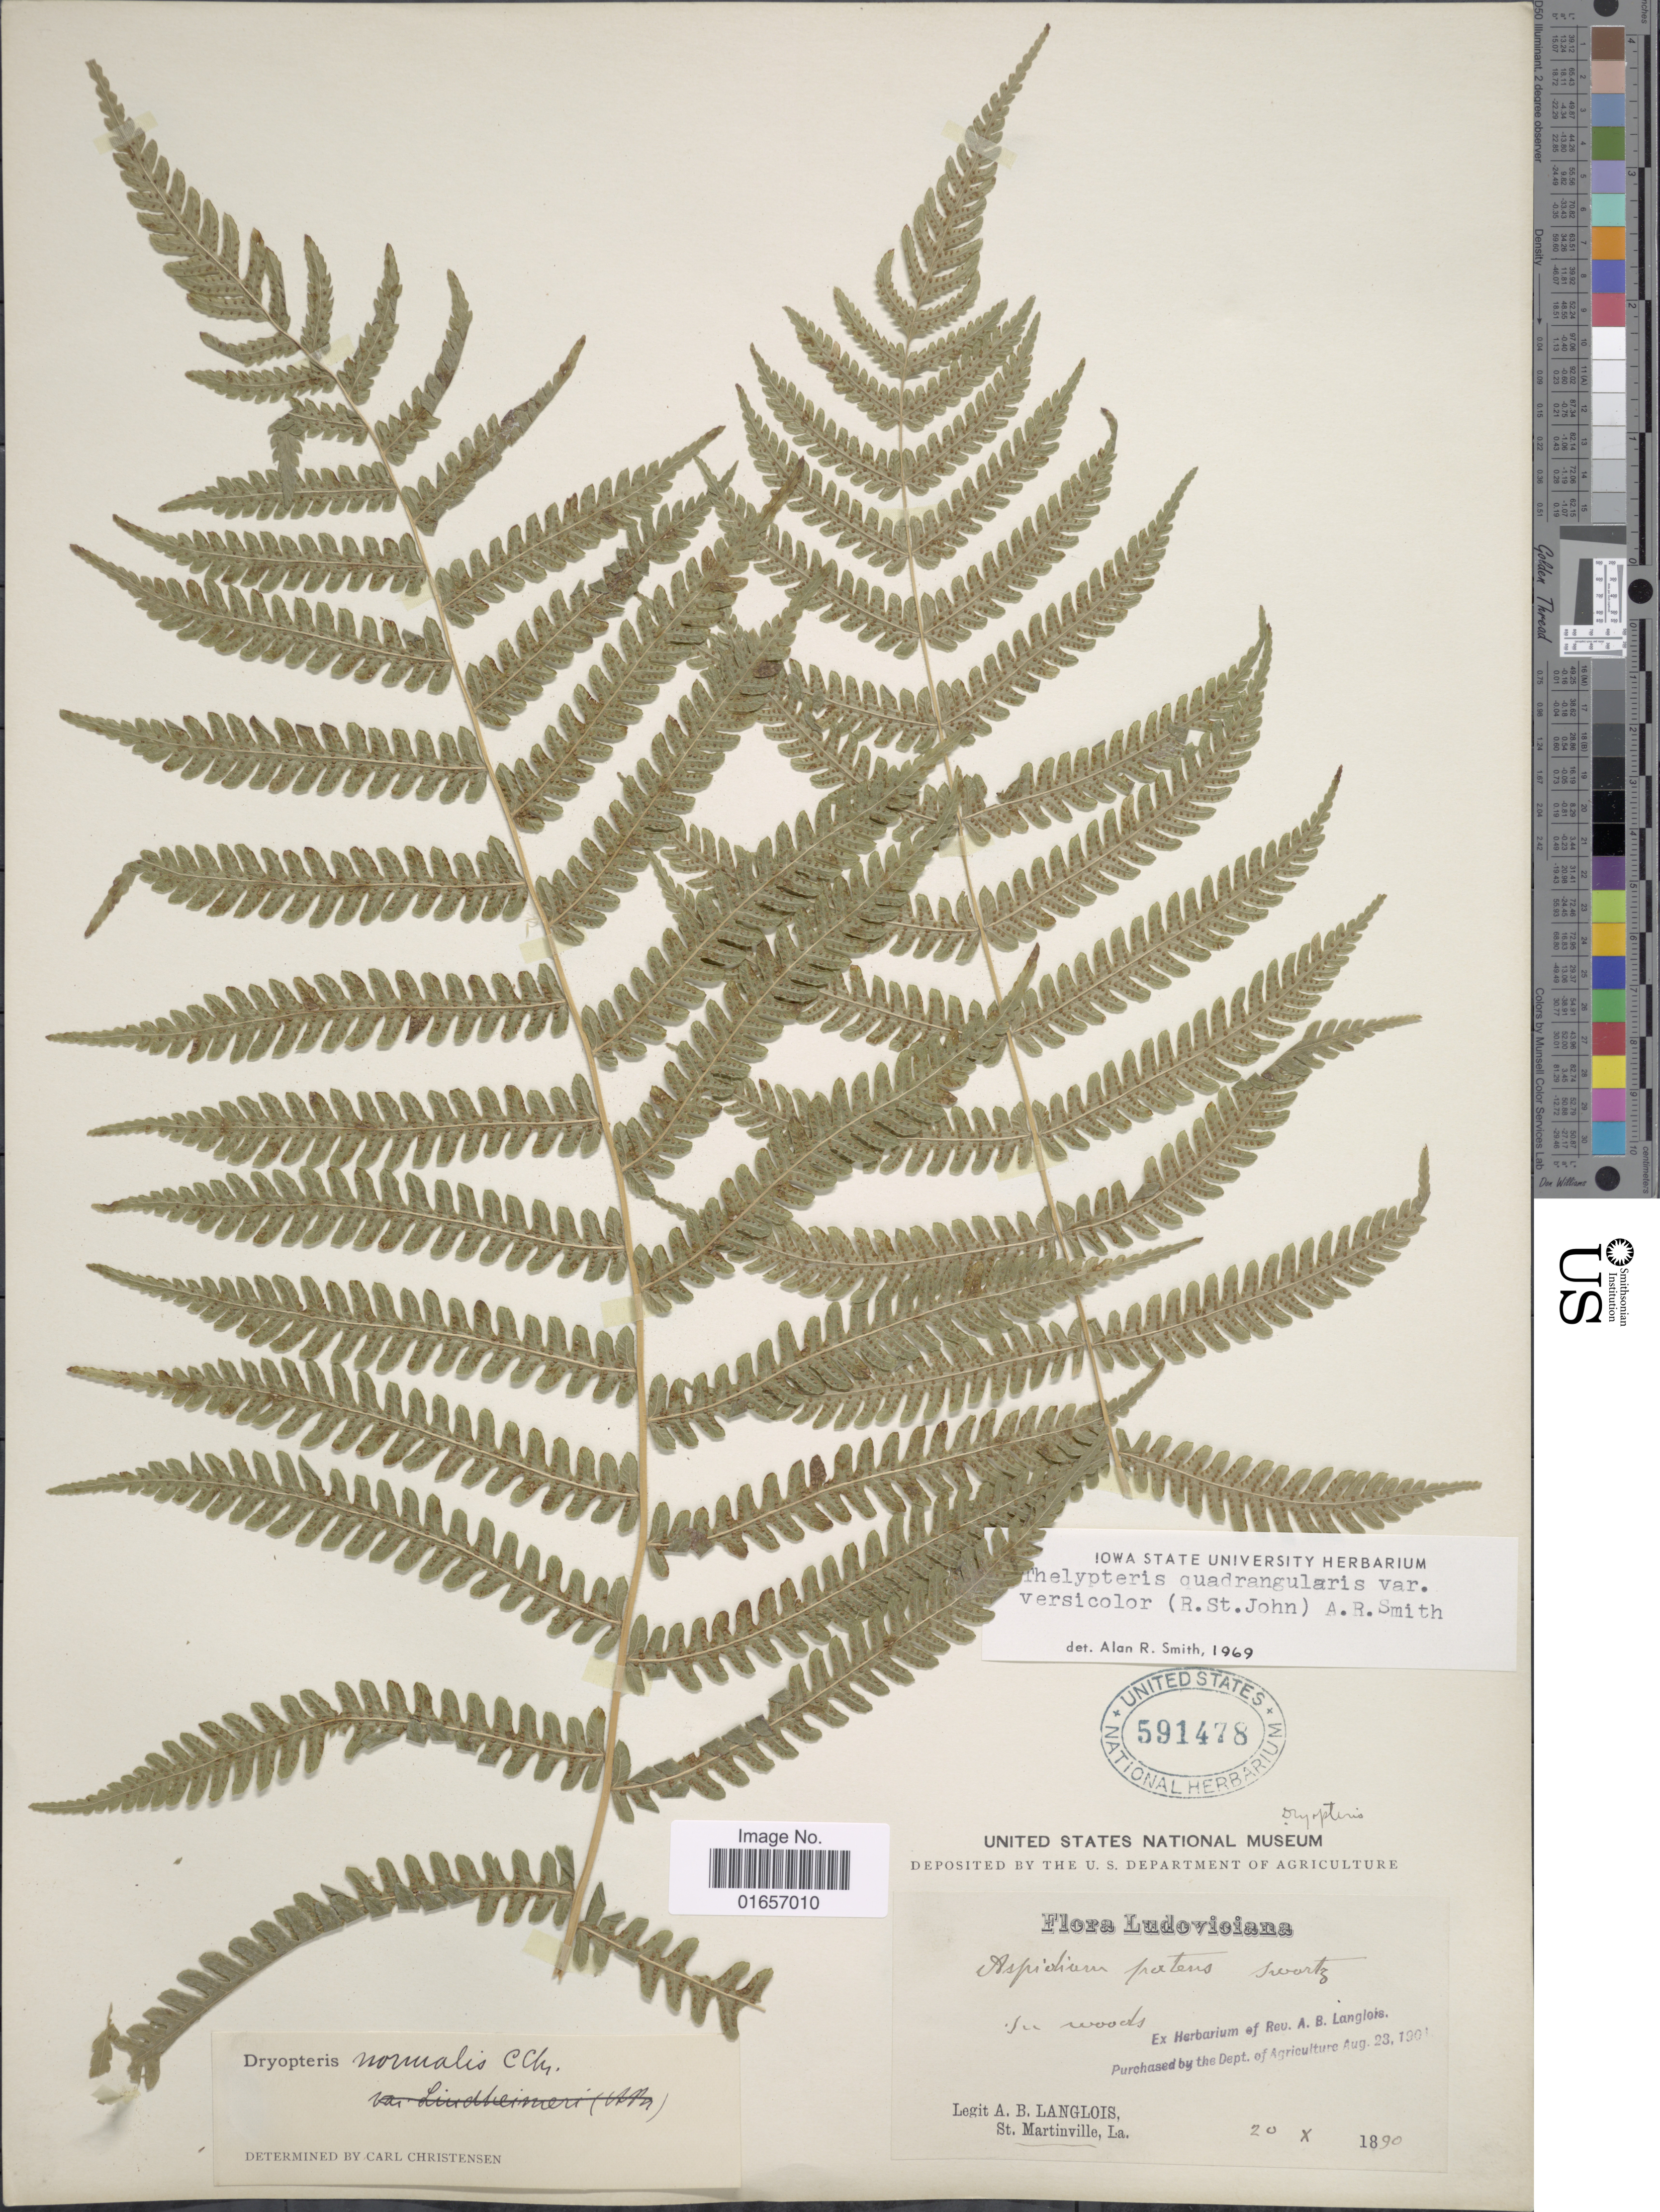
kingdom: Plantae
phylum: Tracheophyta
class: Polypodiopsida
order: Polypodiales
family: Thelypteridaceae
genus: Christella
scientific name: Christella hispidula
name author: (Decne.) Holttum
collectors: A. Langlois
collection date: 1890-10-20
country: United States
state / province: Louisiana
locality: Ludoviciana, St. Martinville, La.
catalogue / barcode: US 591478